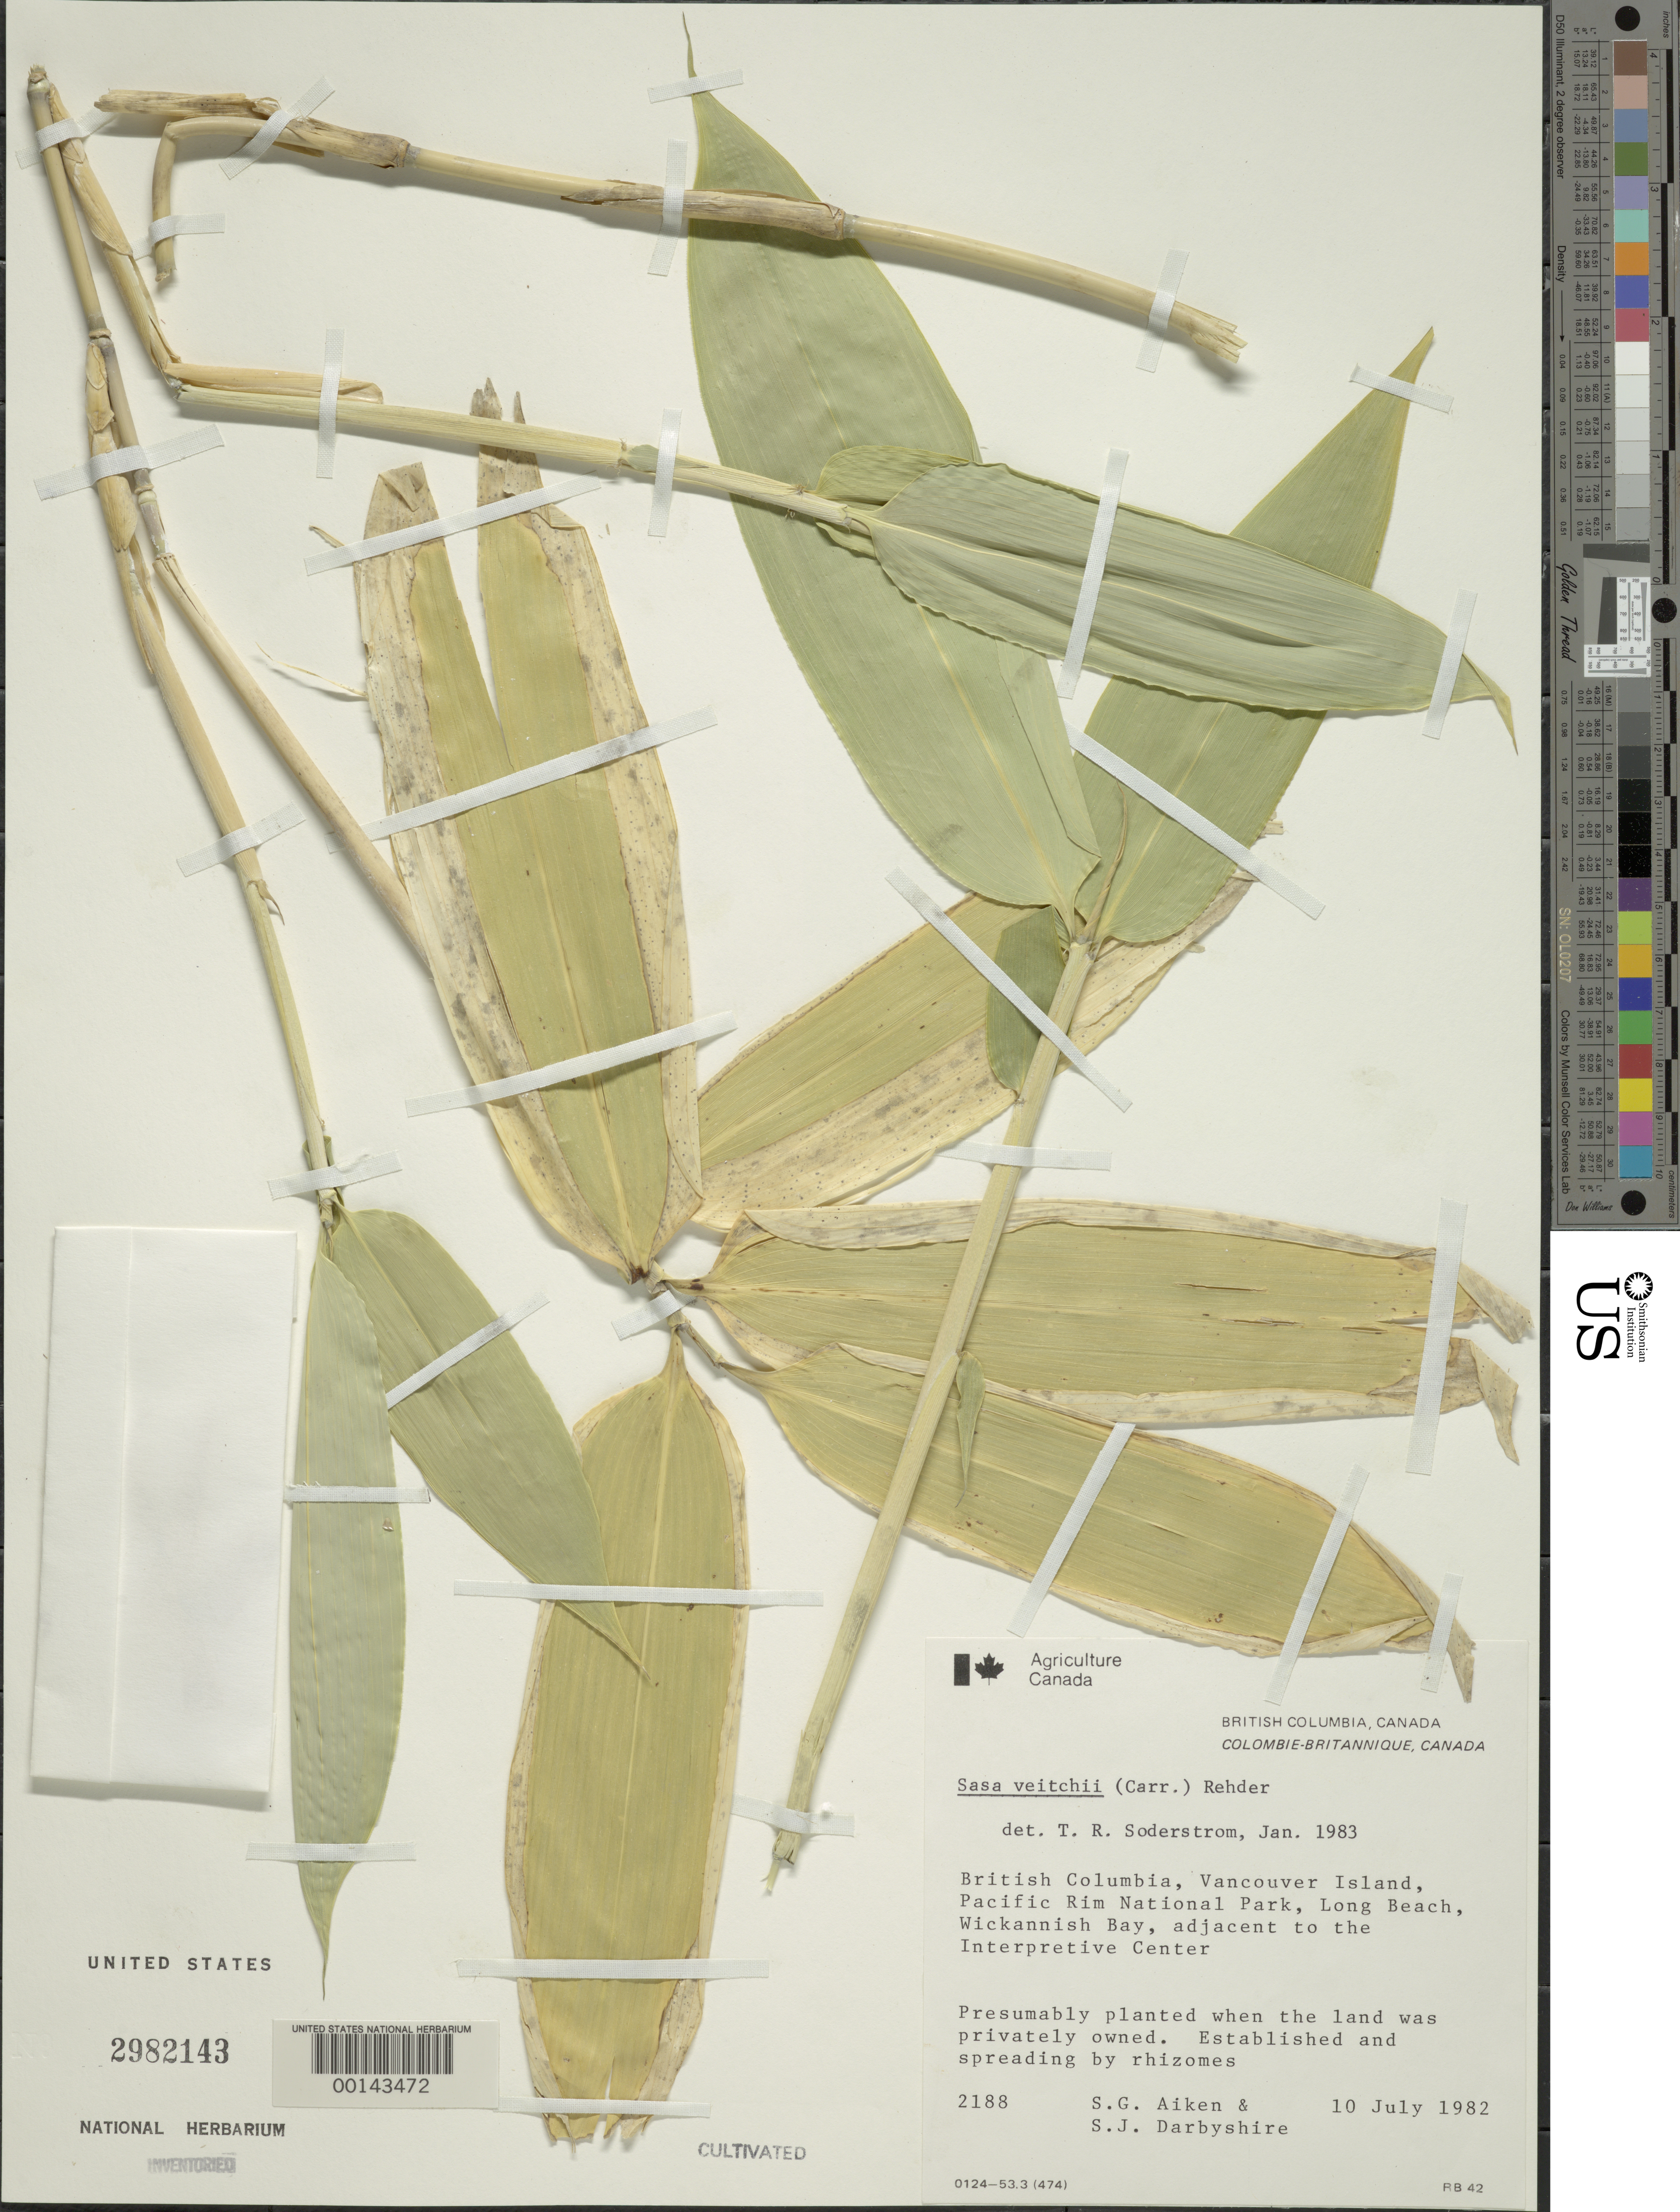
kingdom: Plantae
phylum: Tracheophyta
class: Liliopsida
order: Poales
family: Poaceae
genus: Sasa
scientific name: Sasa veitchii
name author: (Carrière) Rehder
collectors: S. G. Aiken & S. Darbyshire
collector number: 2188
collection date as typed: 10 Jul 1982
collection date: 1982-07-10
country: Canada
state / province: British Columbia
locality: Vancouver isl., pacific rim national park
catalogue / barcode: US 2982143